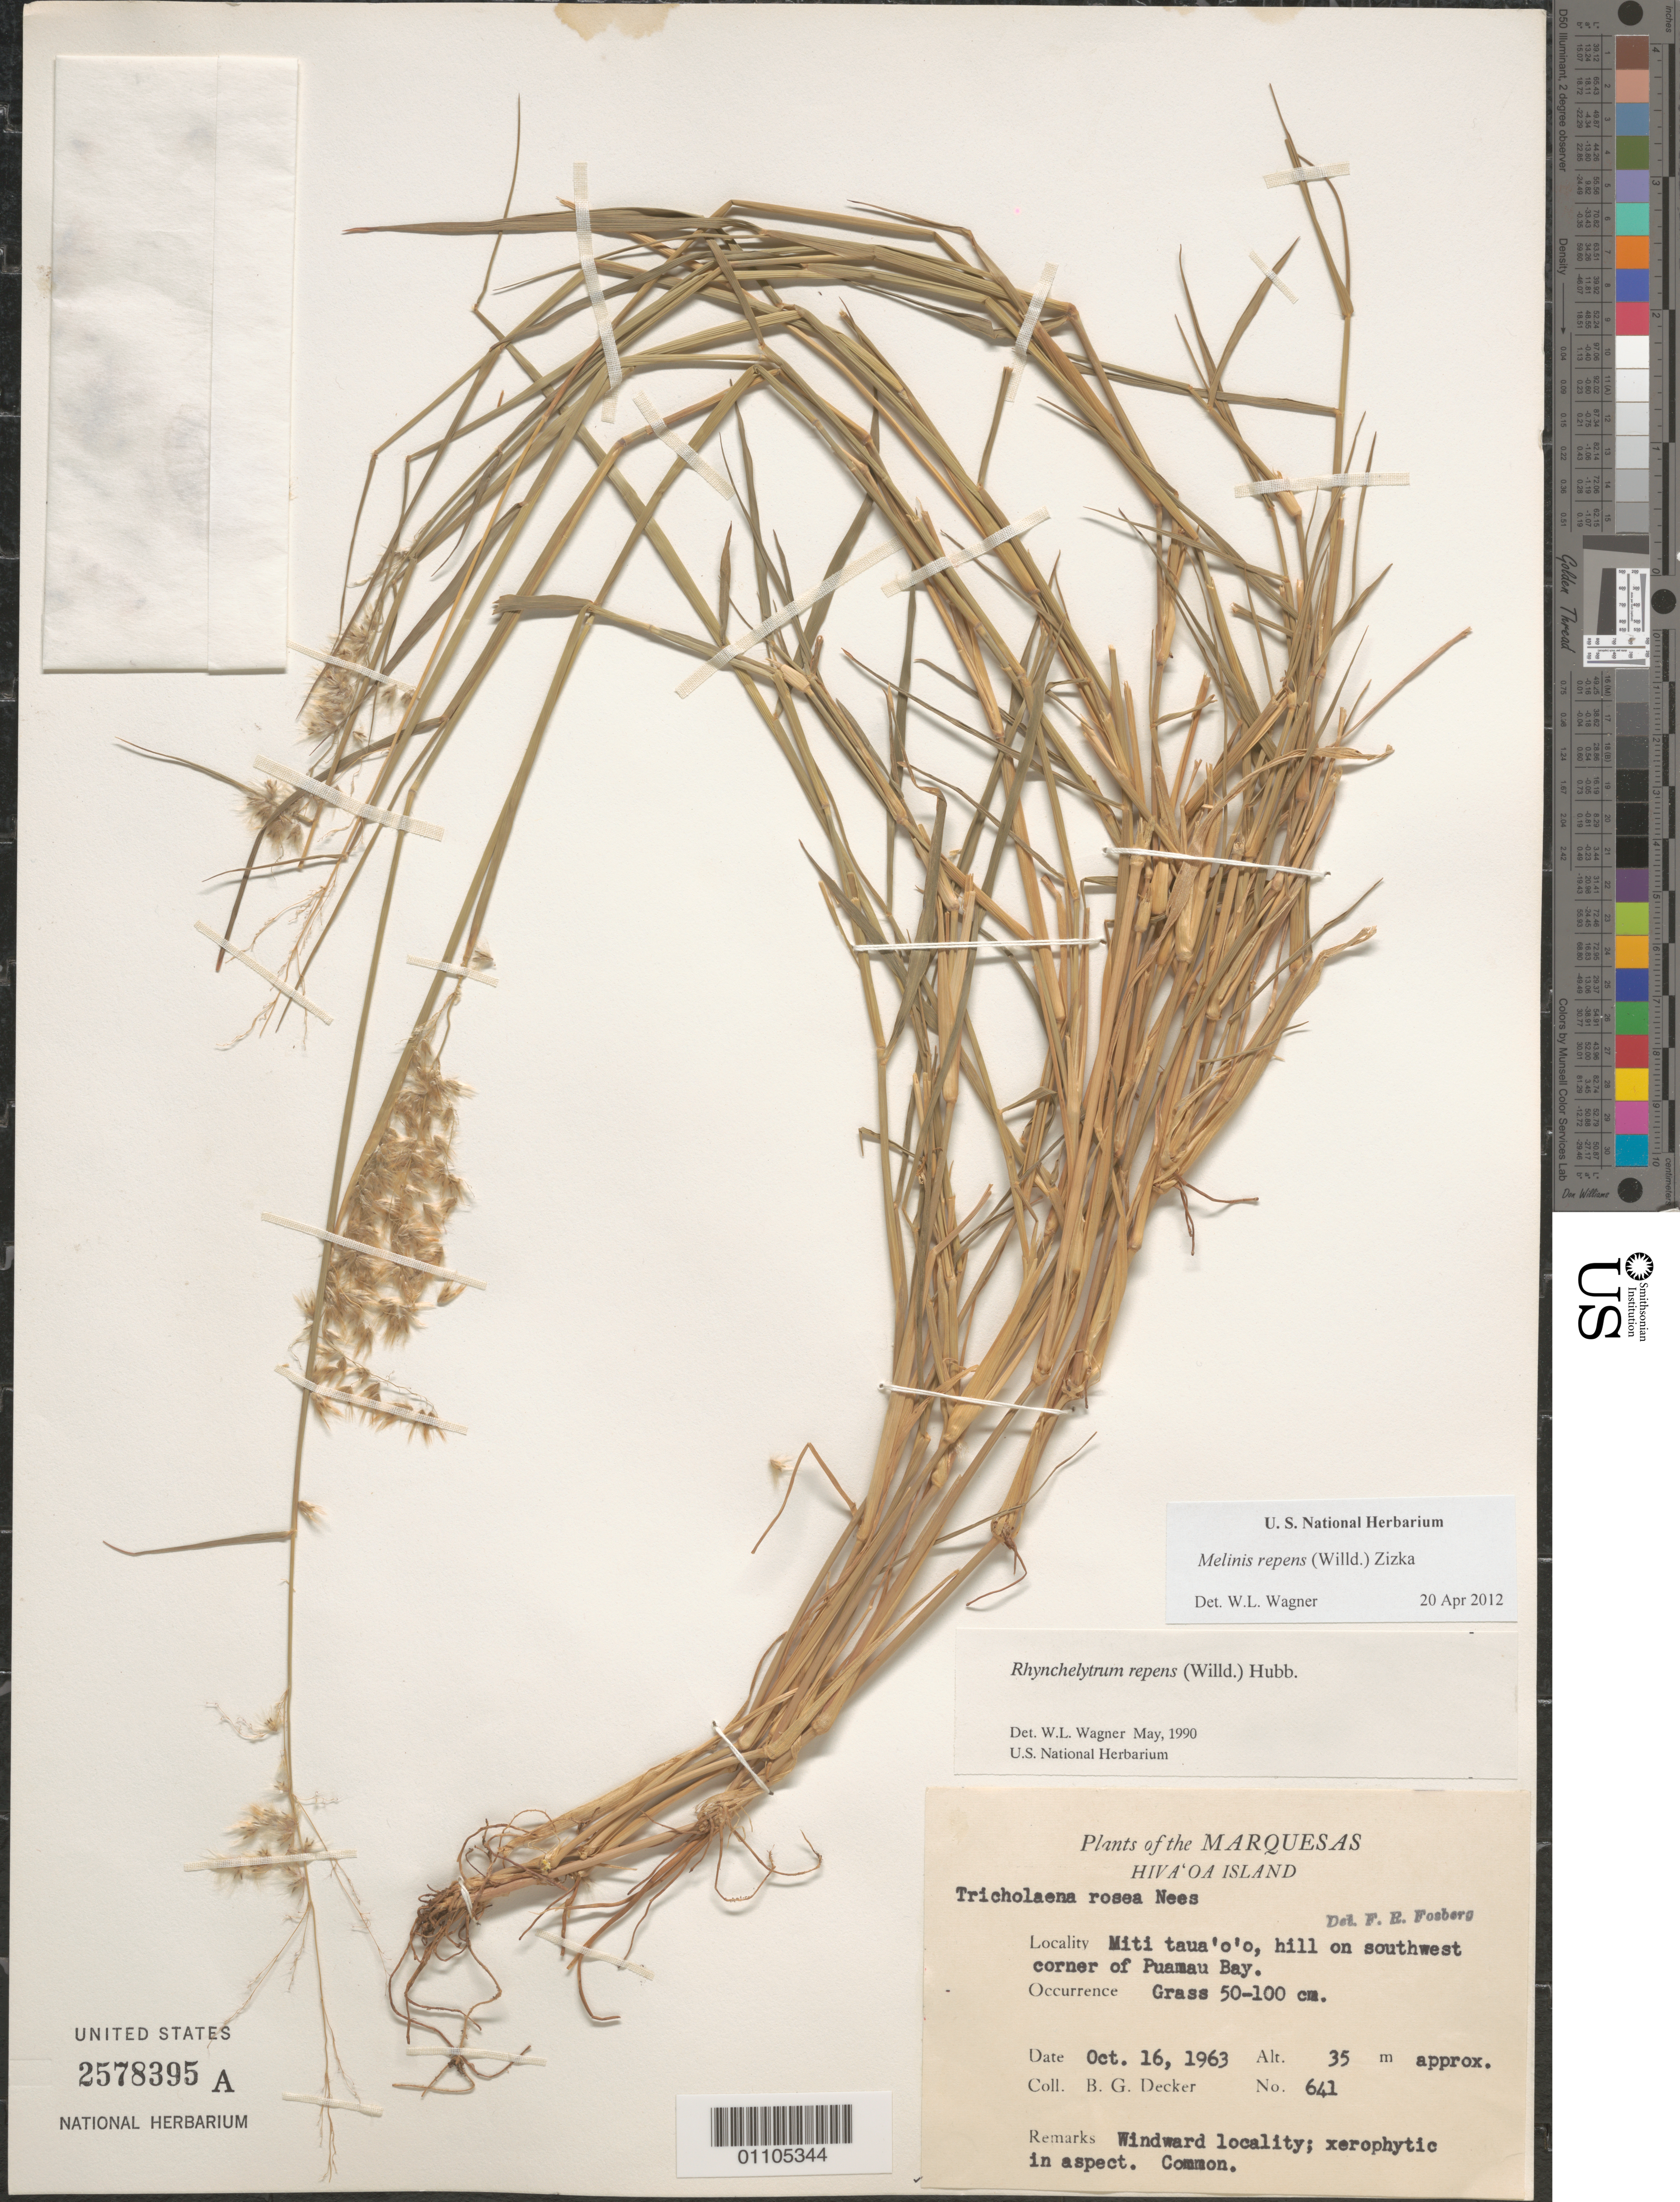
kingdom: Plantae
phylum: Tracheophyta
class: Liliopsida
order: Poales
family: Poaceae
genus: Melinis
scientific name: Melinis repens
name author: (Willd.) Zizka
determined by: Wagner, W. L., (BOT), Smithsonian Institution - National Museum of Natural History (UNITED STATES)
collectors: B. G. Decker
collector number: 641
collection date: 1963-10-16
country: French Polynesia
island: Hiva Oa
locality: Miti taua'o'o, hill on SW corner of Puamau Bay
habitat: Windward, xerophytic locality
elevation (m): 35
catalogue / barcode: US 2578395A